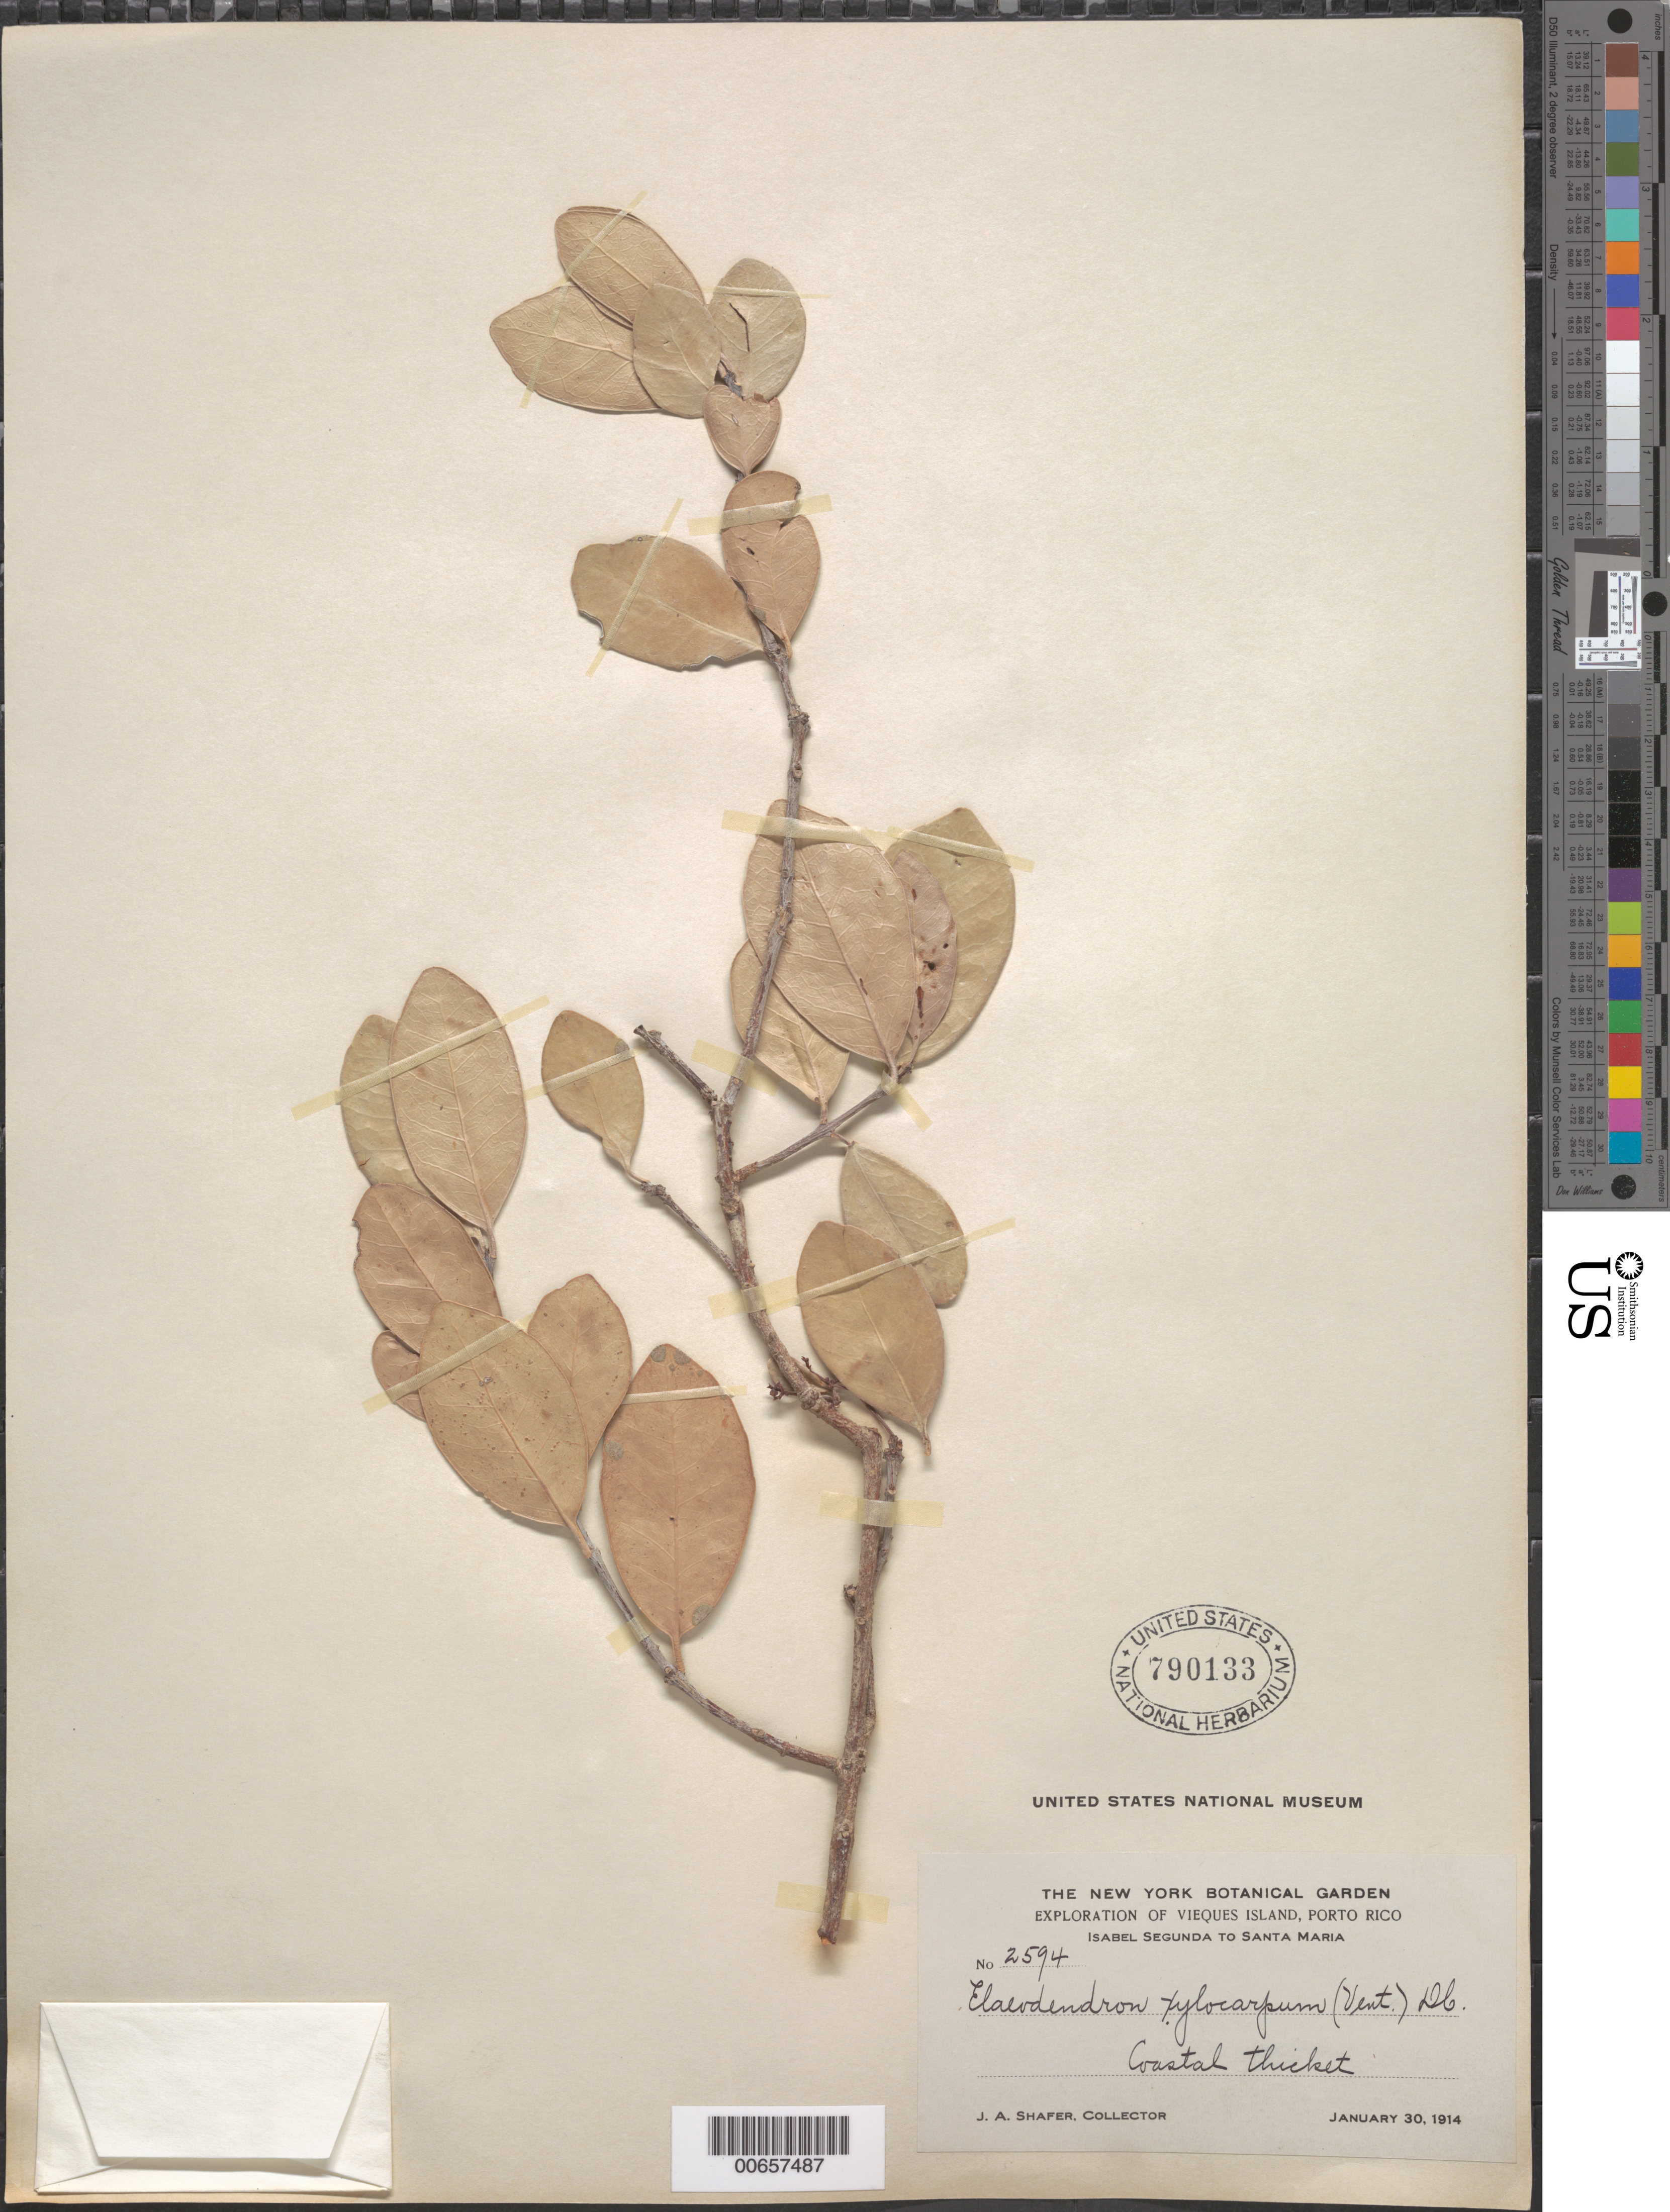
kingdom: Plantae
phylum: Tracheophyta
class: Magnoliopsida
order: Celastrales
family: Celastraceae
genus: Elaeodendron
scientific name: Elaeodendron xylocarpum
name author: (Vent.) DC.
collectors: J. A. Shafer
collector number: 2594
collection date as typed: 30 Jan 1914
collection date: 1914-01-30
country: Puerto Rico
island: Vieques I.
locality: Isabel Segunda to Santa Maria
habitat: Coastal thicket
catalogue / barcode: US 790133